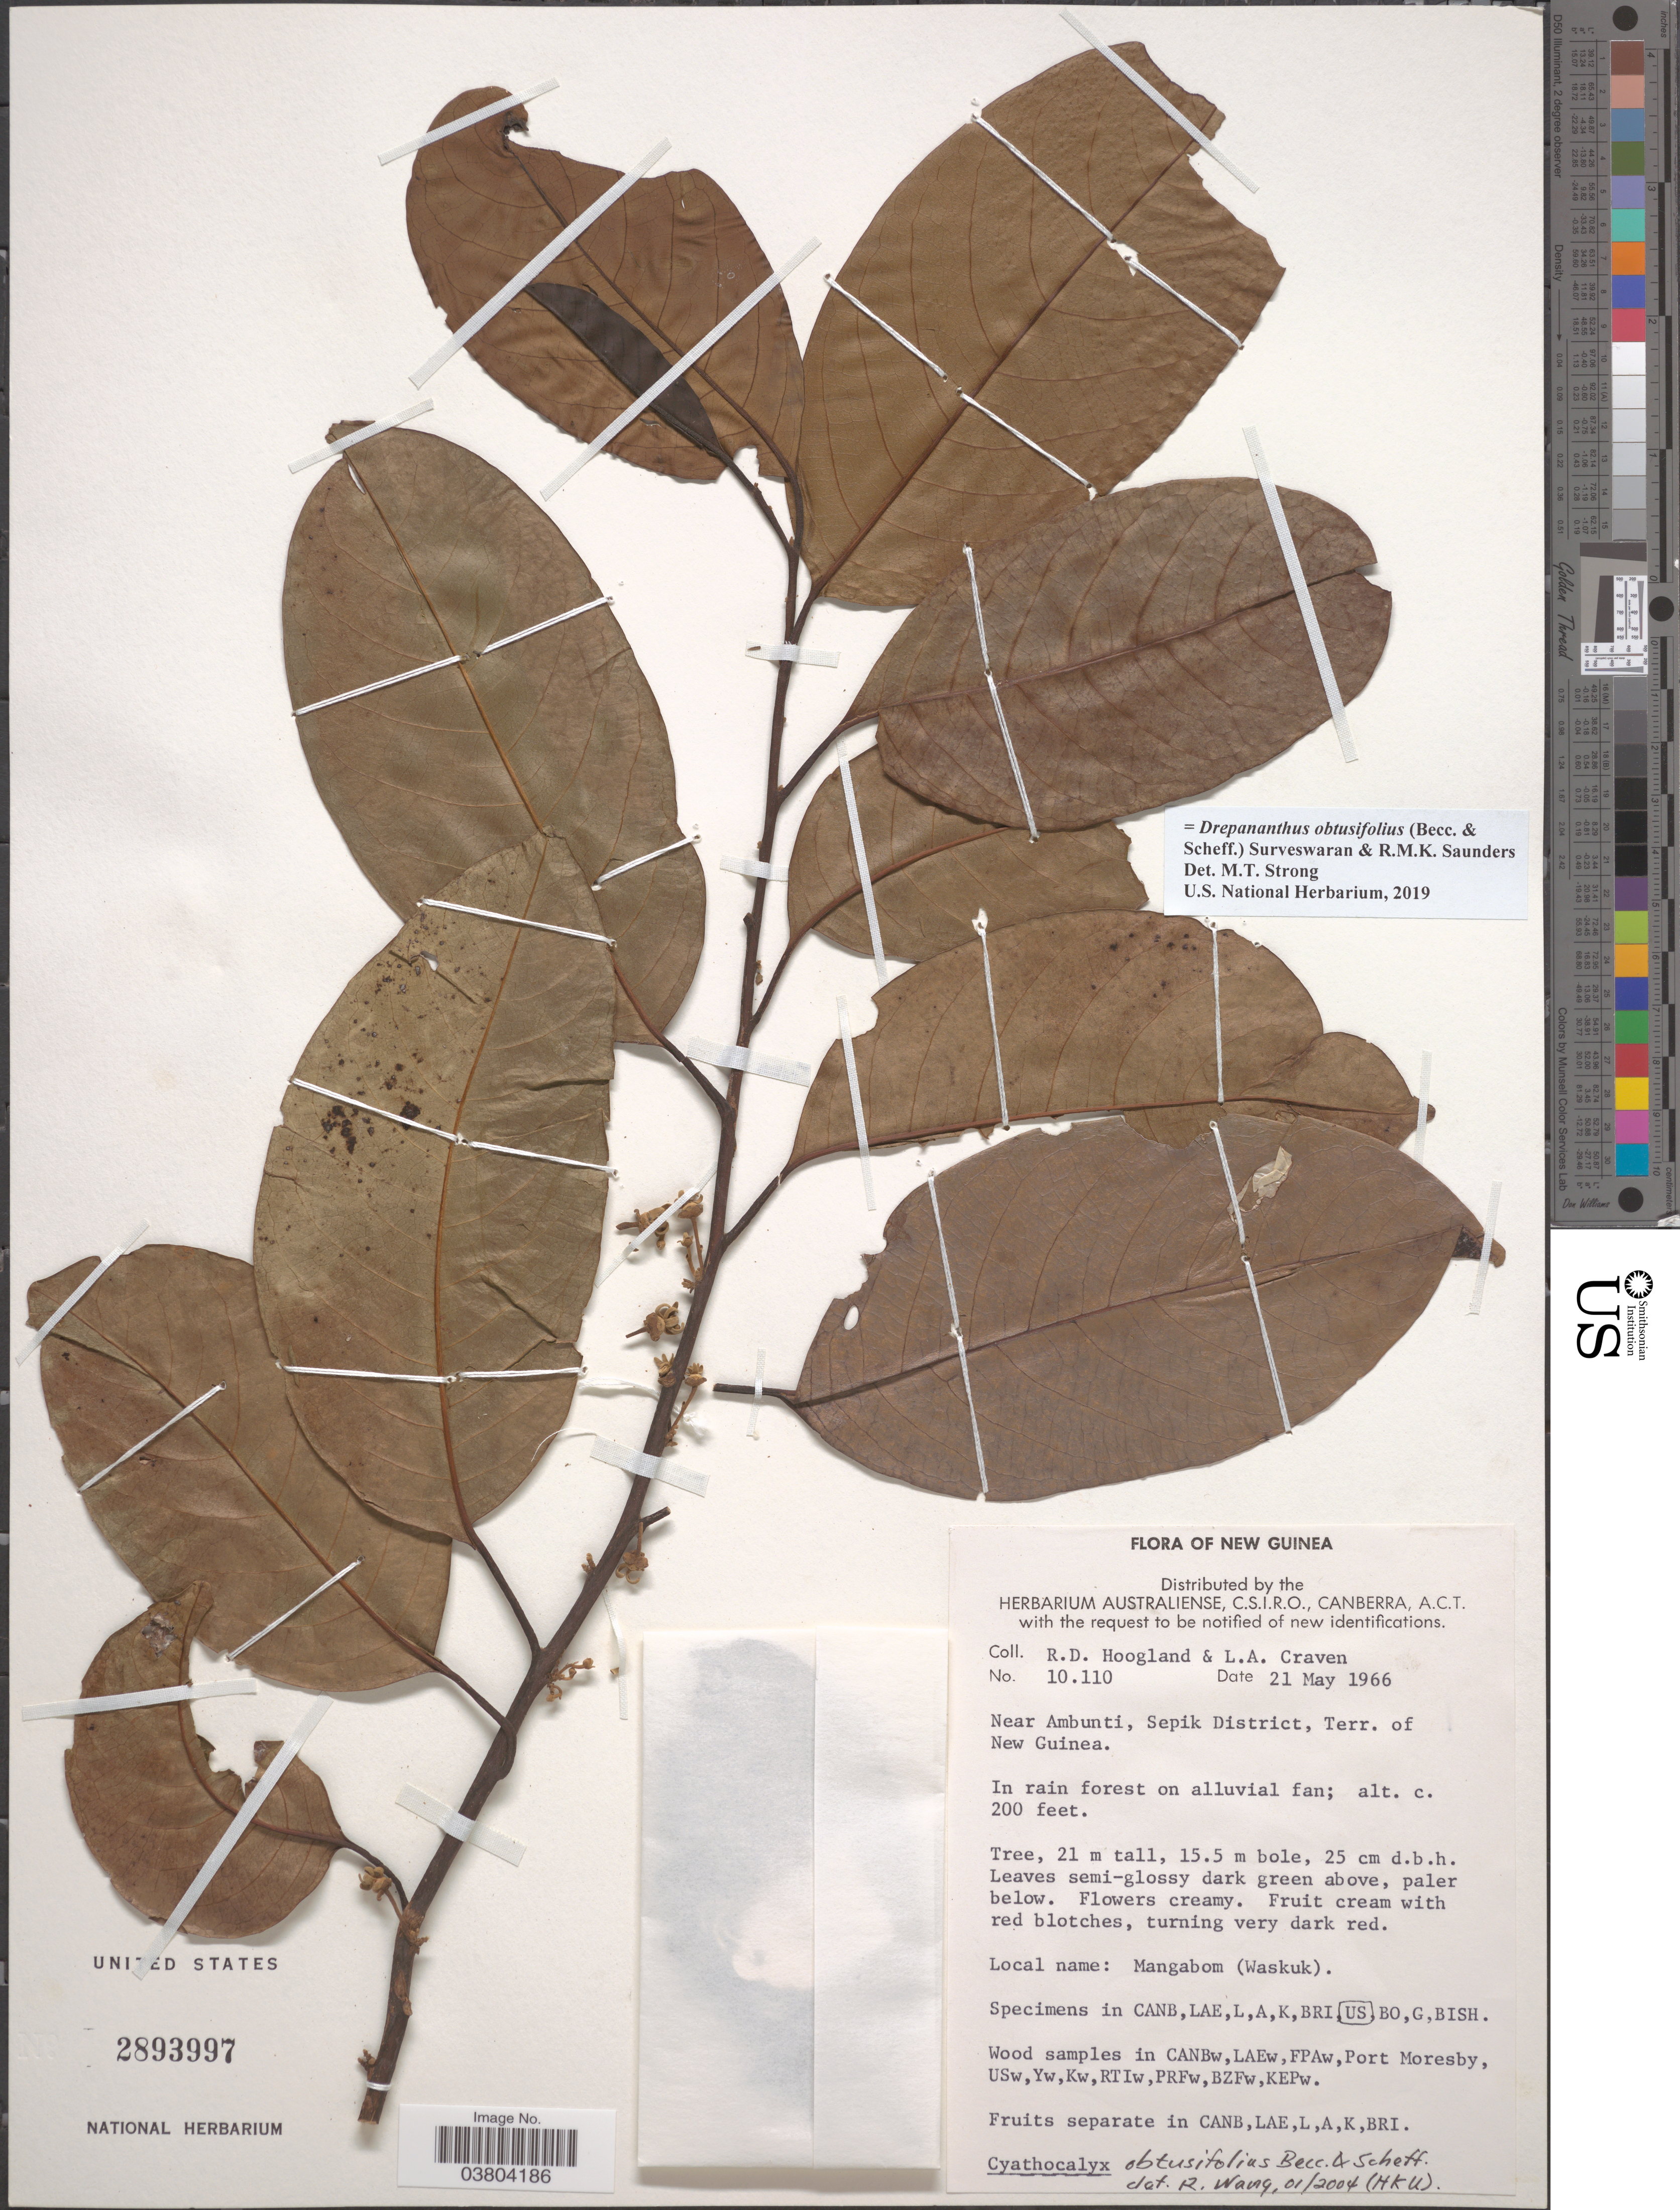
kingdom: Plantae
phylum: Tracheophyta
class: Magnoliopsida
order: Magnoliales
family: Annonaceae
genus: Drepananthus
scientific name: Drepananthus obtusifolius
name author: (Becc. & Scheff.) Surveswaran & R.M.K. Saunders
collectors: R. D. Hoogland & L. A. Craven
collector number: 10110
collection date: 1966-05-21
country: Papua New Guinea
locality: New Guinea. Near Ambunti, Sepik District, Terr. of New Guinea.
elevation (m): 61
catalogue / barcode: US 2893997